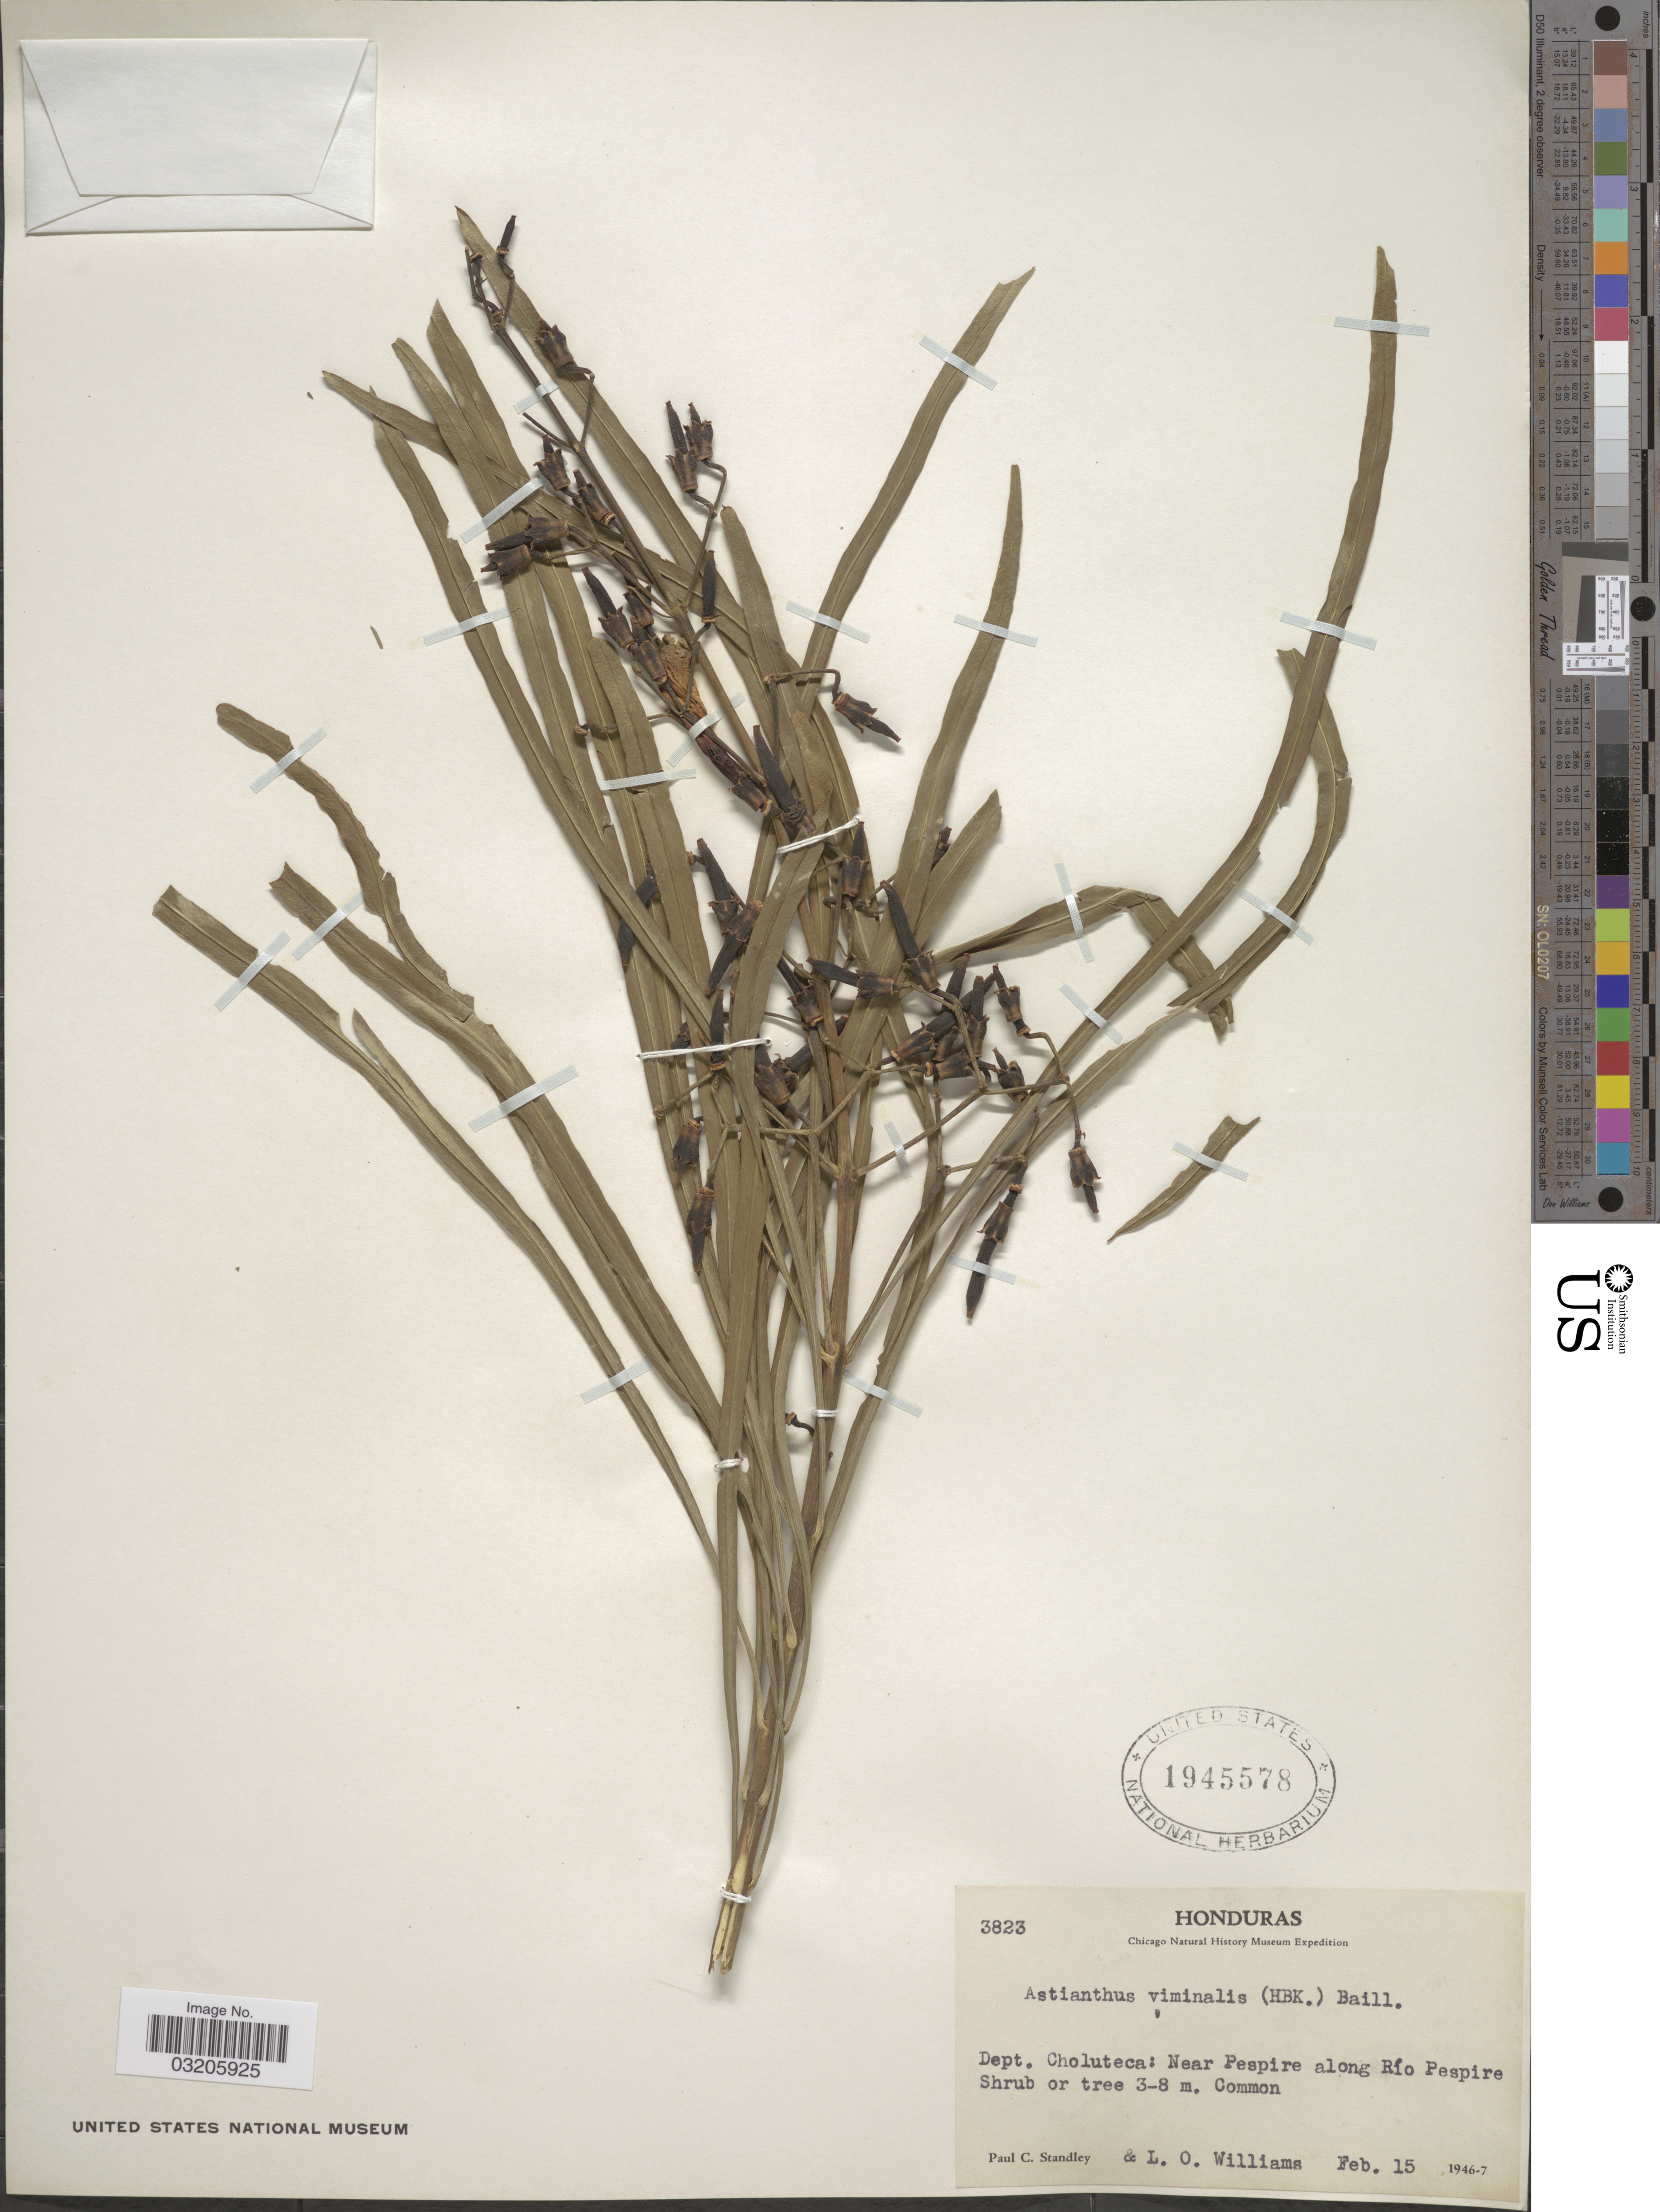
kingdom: Plantae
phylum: Tracheophyta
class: Magnoliopsida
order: Lamiales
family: Bignoniaceae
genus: Astianthus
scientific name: Astianthus viminalis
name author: (Kunth) Baill.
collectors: P. C. Standley & L. O. Williams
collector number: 3823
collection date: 1946-02-15/1947-02-15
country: Honduras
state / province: Choluteca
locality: Dept. Chlouteca: Near Pespire along Río Pespire.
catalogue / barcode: US 1945578